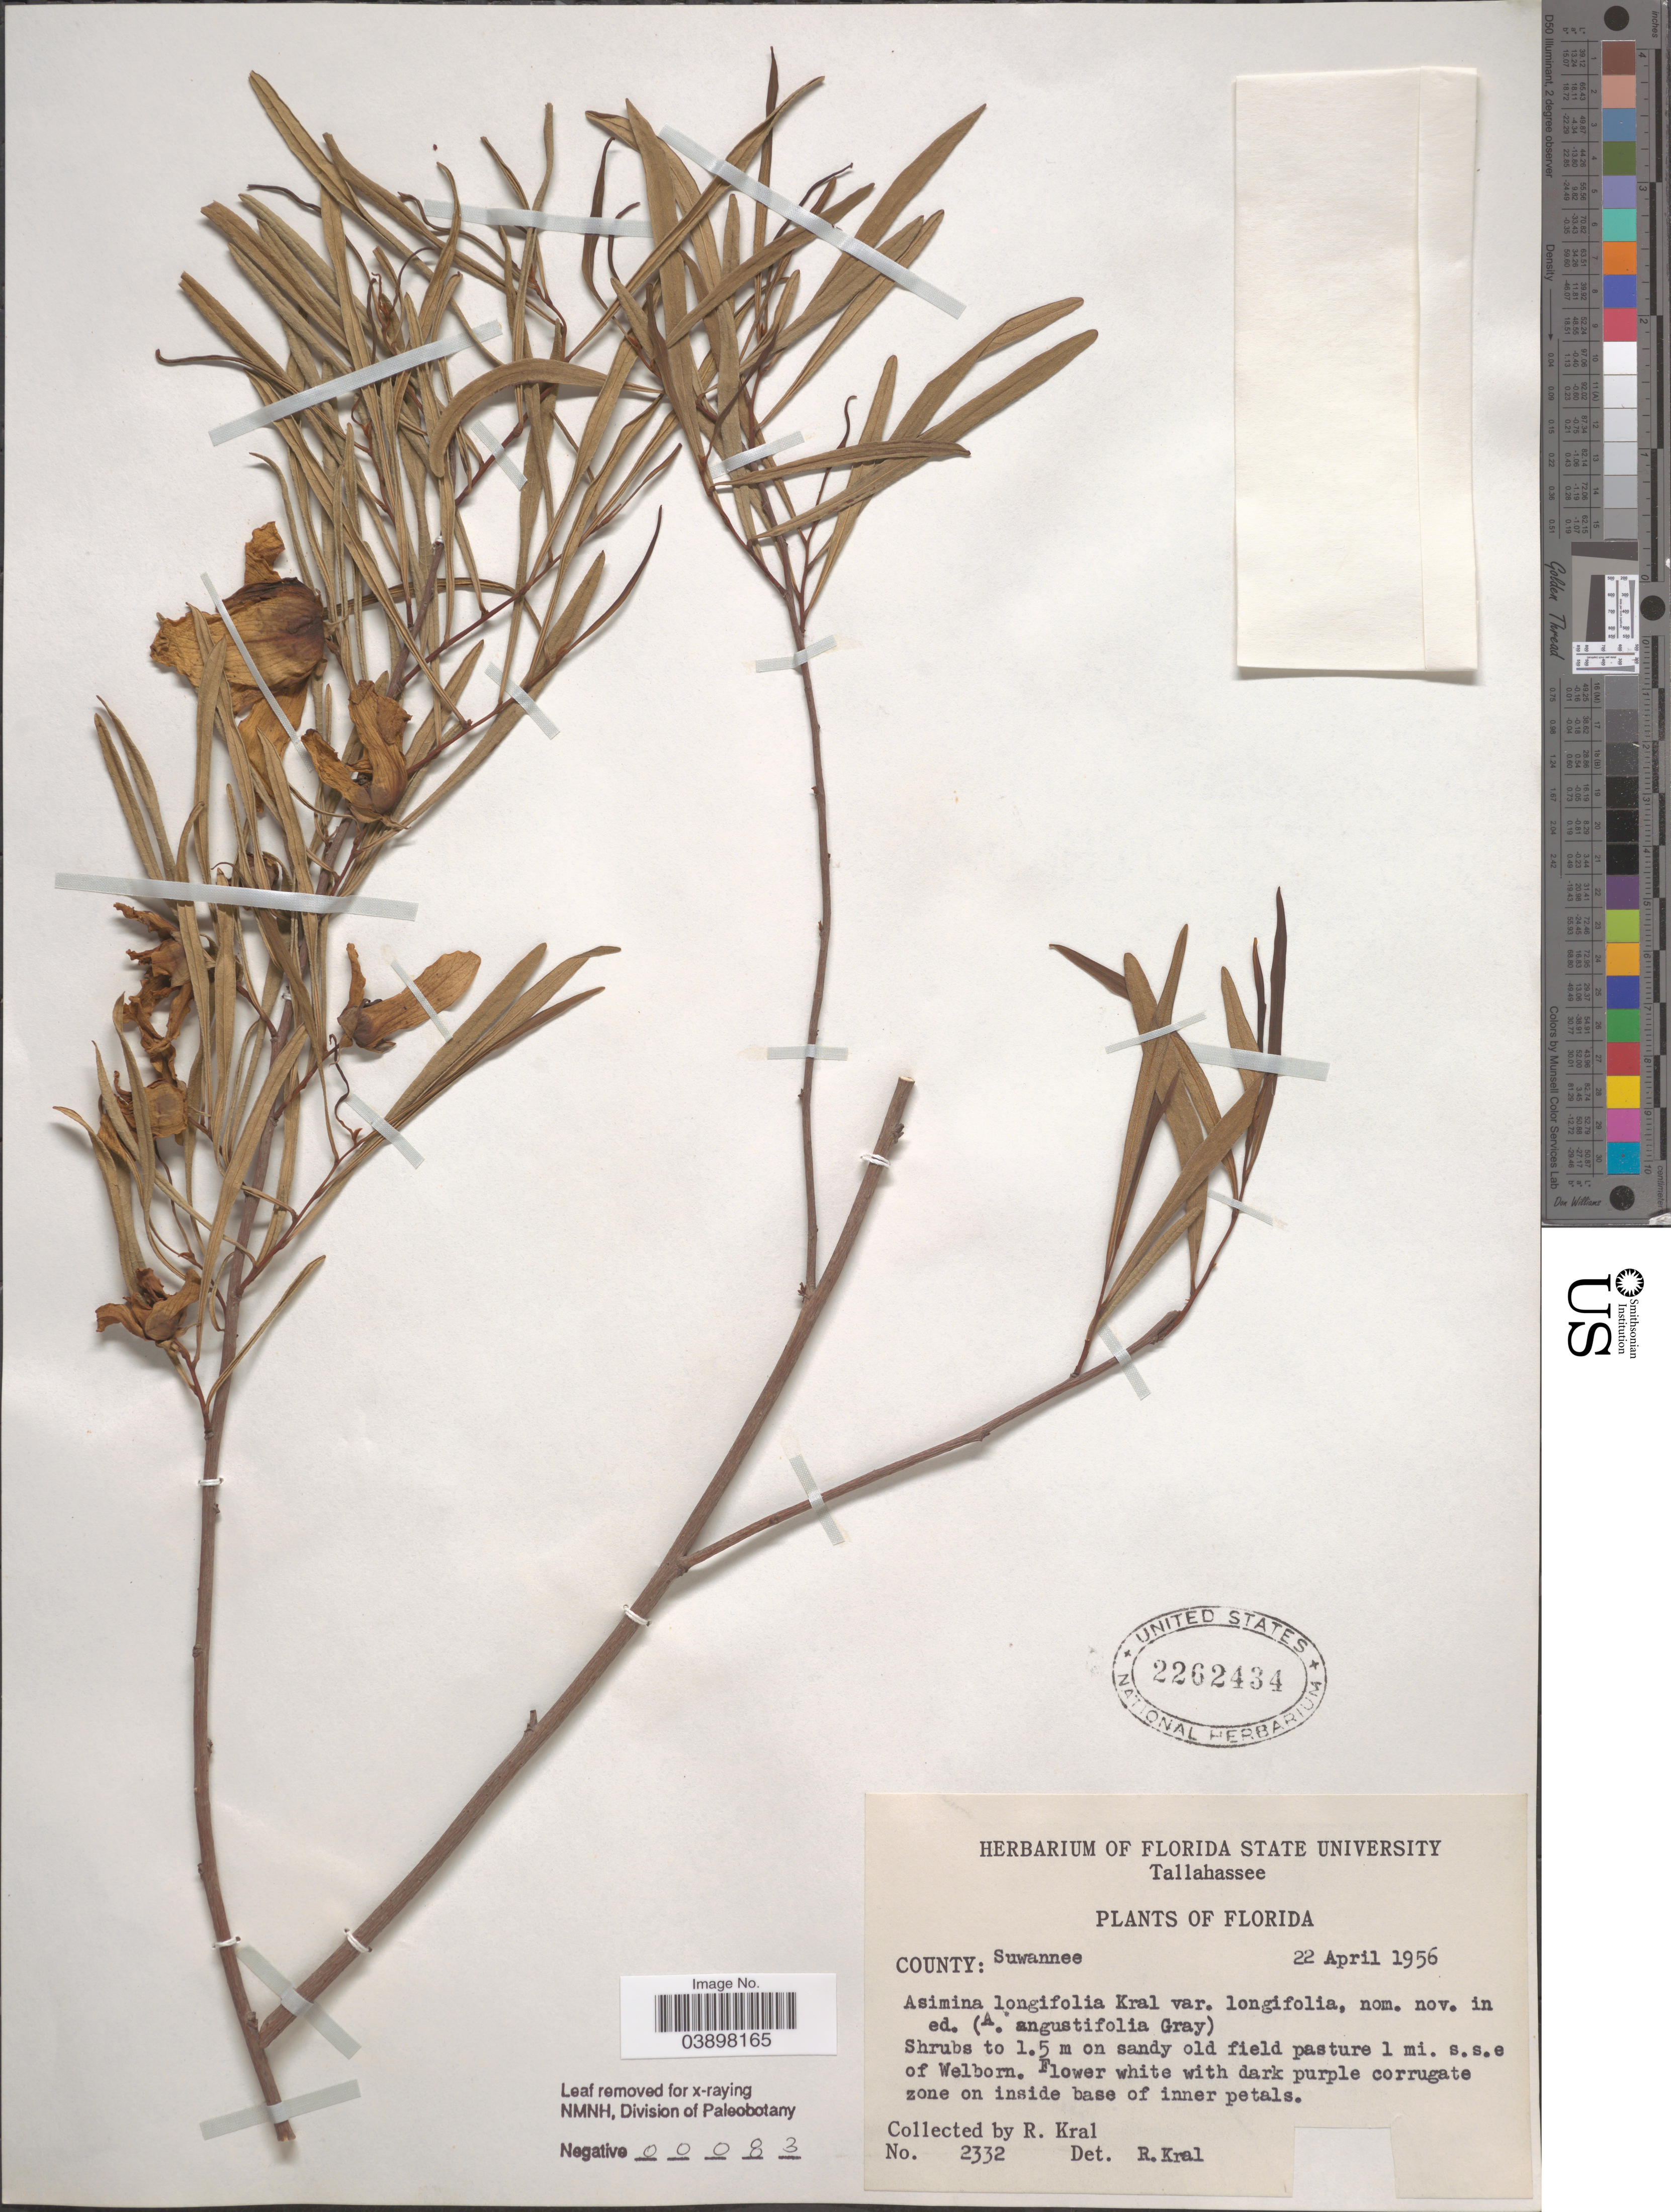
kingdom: Plantae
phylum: Tracheophyta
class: Magnoliopsida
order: Magnoliales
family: Annonaceae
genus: Asimina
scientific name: Asimina longifolia var. longifolia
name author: Kral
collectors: R. Kral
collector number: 2332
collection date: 1956-04-22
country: United States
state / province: Florida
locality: County: Suwannee. 1 mi. s.s.e. of Welborn.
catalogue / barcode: US 2262434